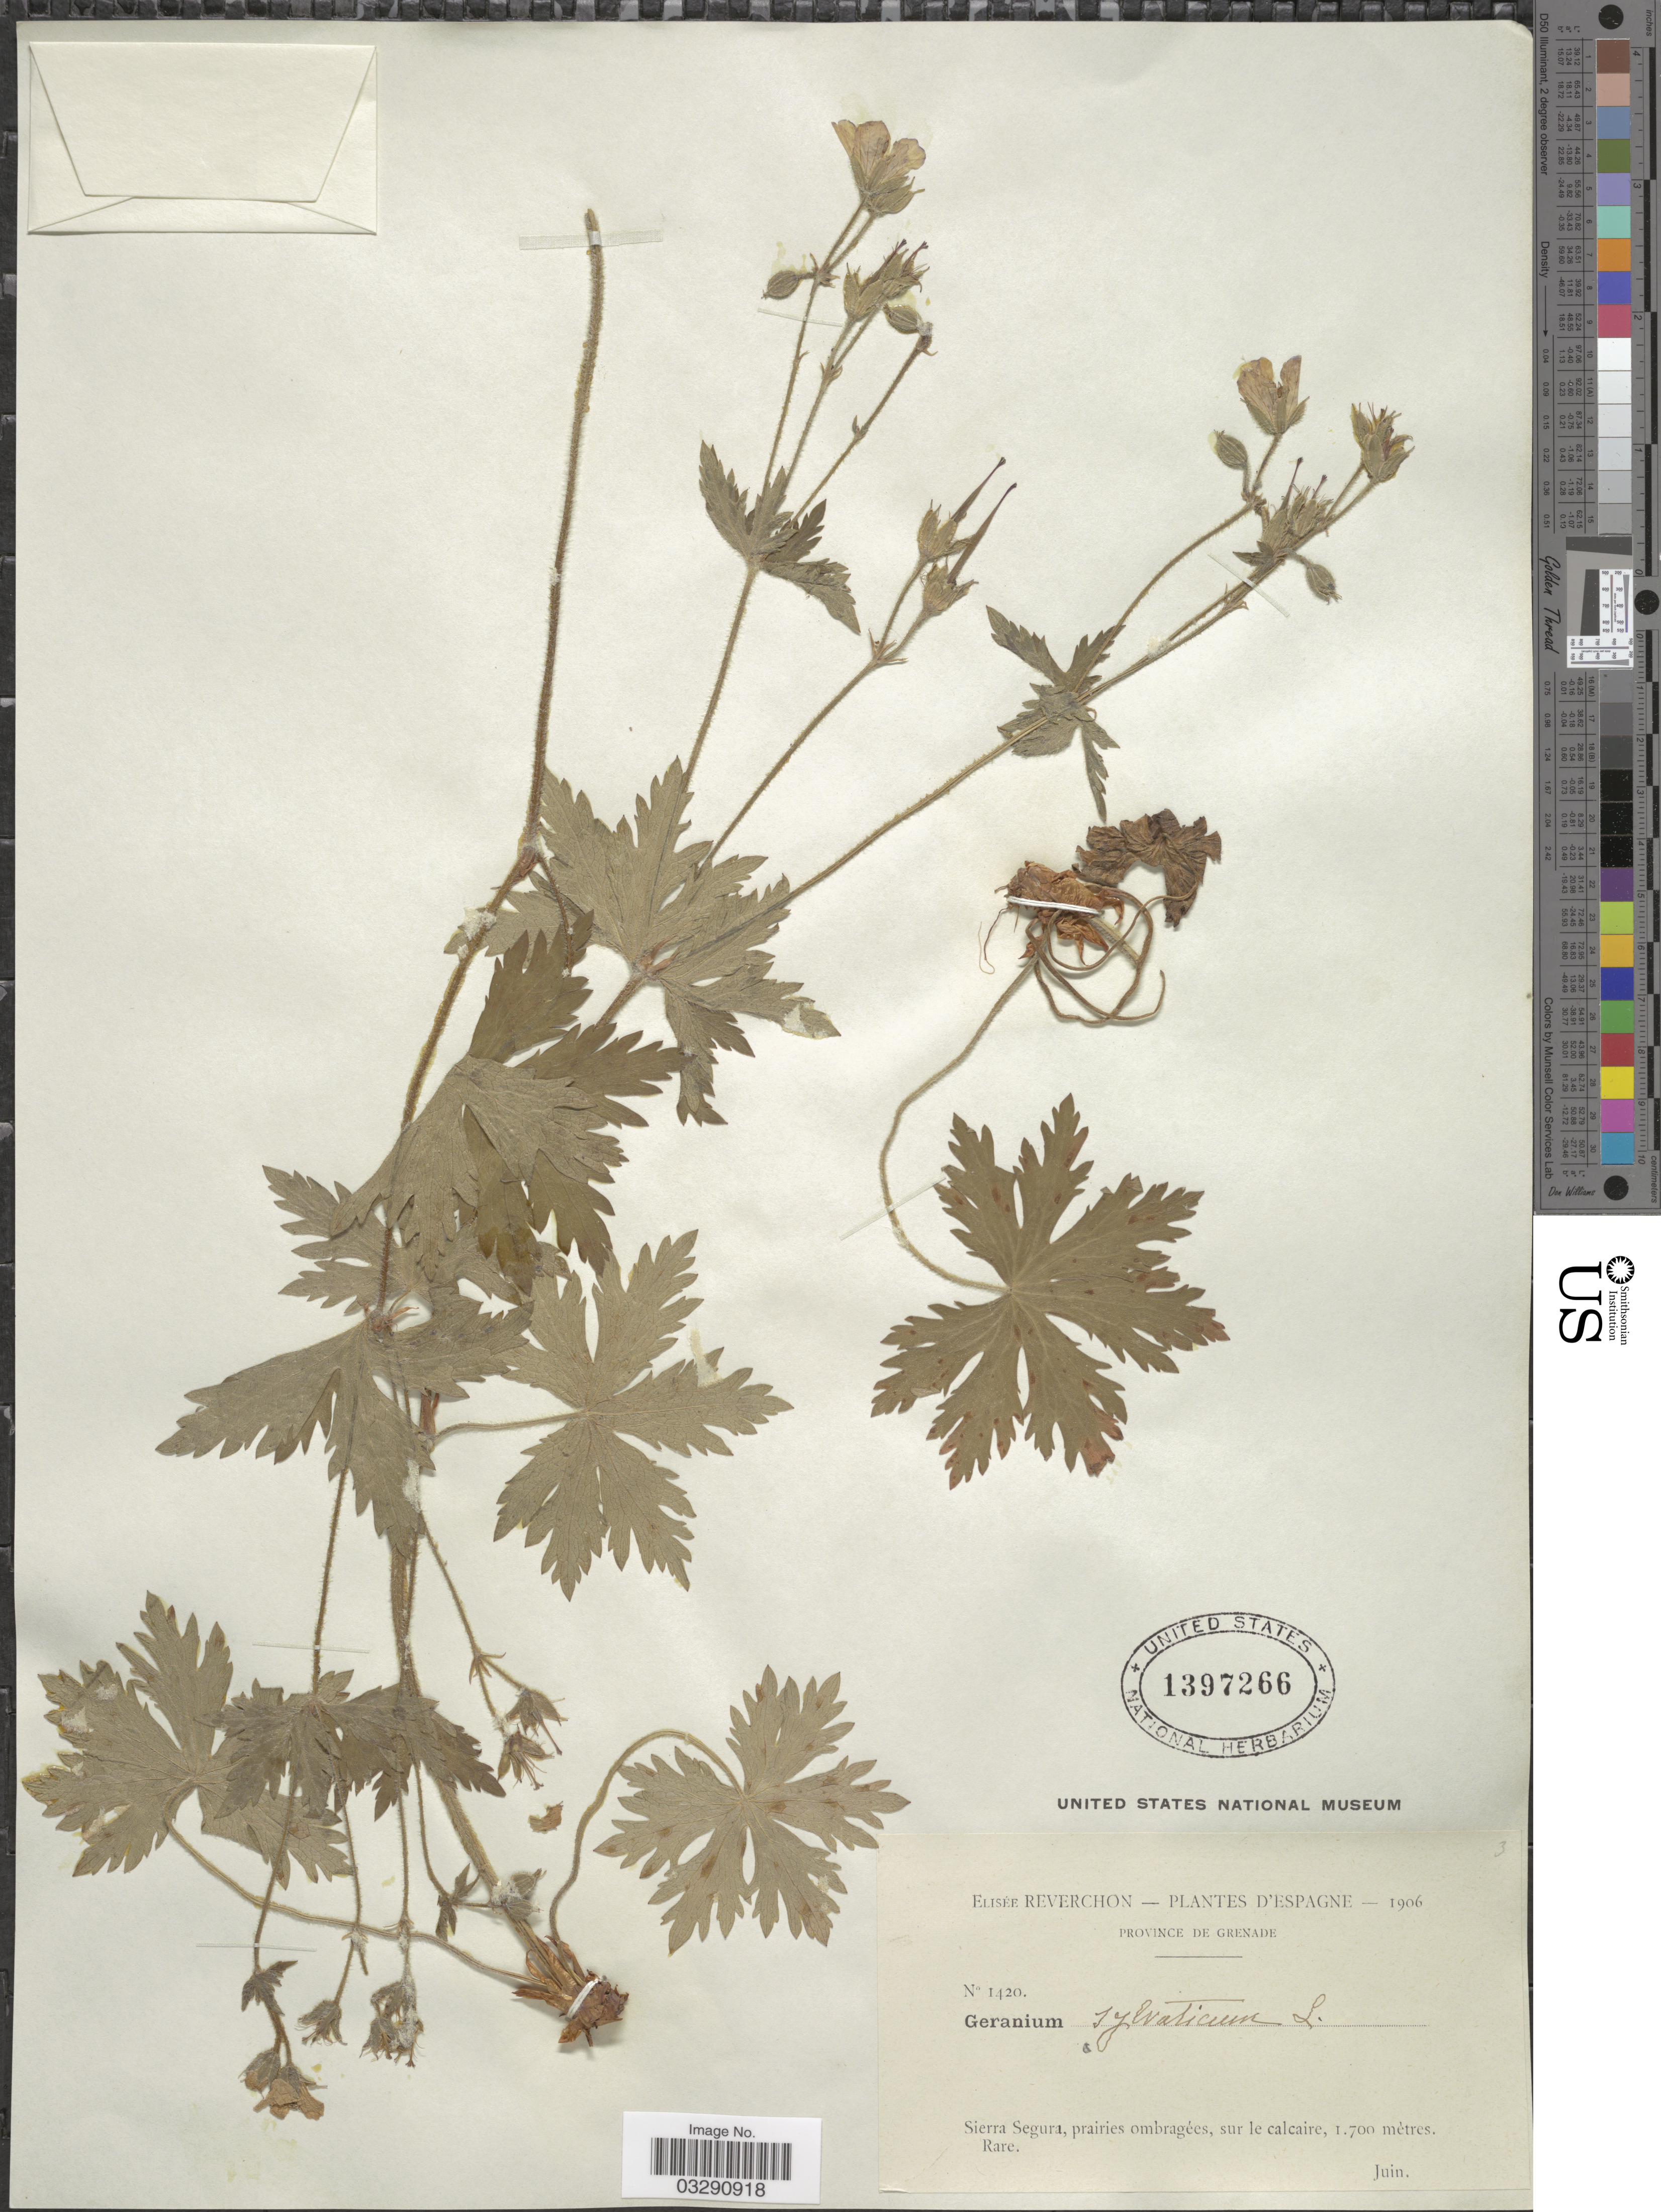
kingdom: Plantae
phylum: Tracheophyta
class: Magnoliopsida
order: Geraniales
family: Geraniaceae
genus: Geranium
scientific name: Geranium silvaticum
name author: L.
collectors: E. Reverchon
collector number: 1420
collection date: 1906-06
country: Spain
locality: Province de Grenade, Sierra Segura, prairies ombragées, sur le calcaire.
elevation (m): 1700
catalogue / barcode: US 1397266